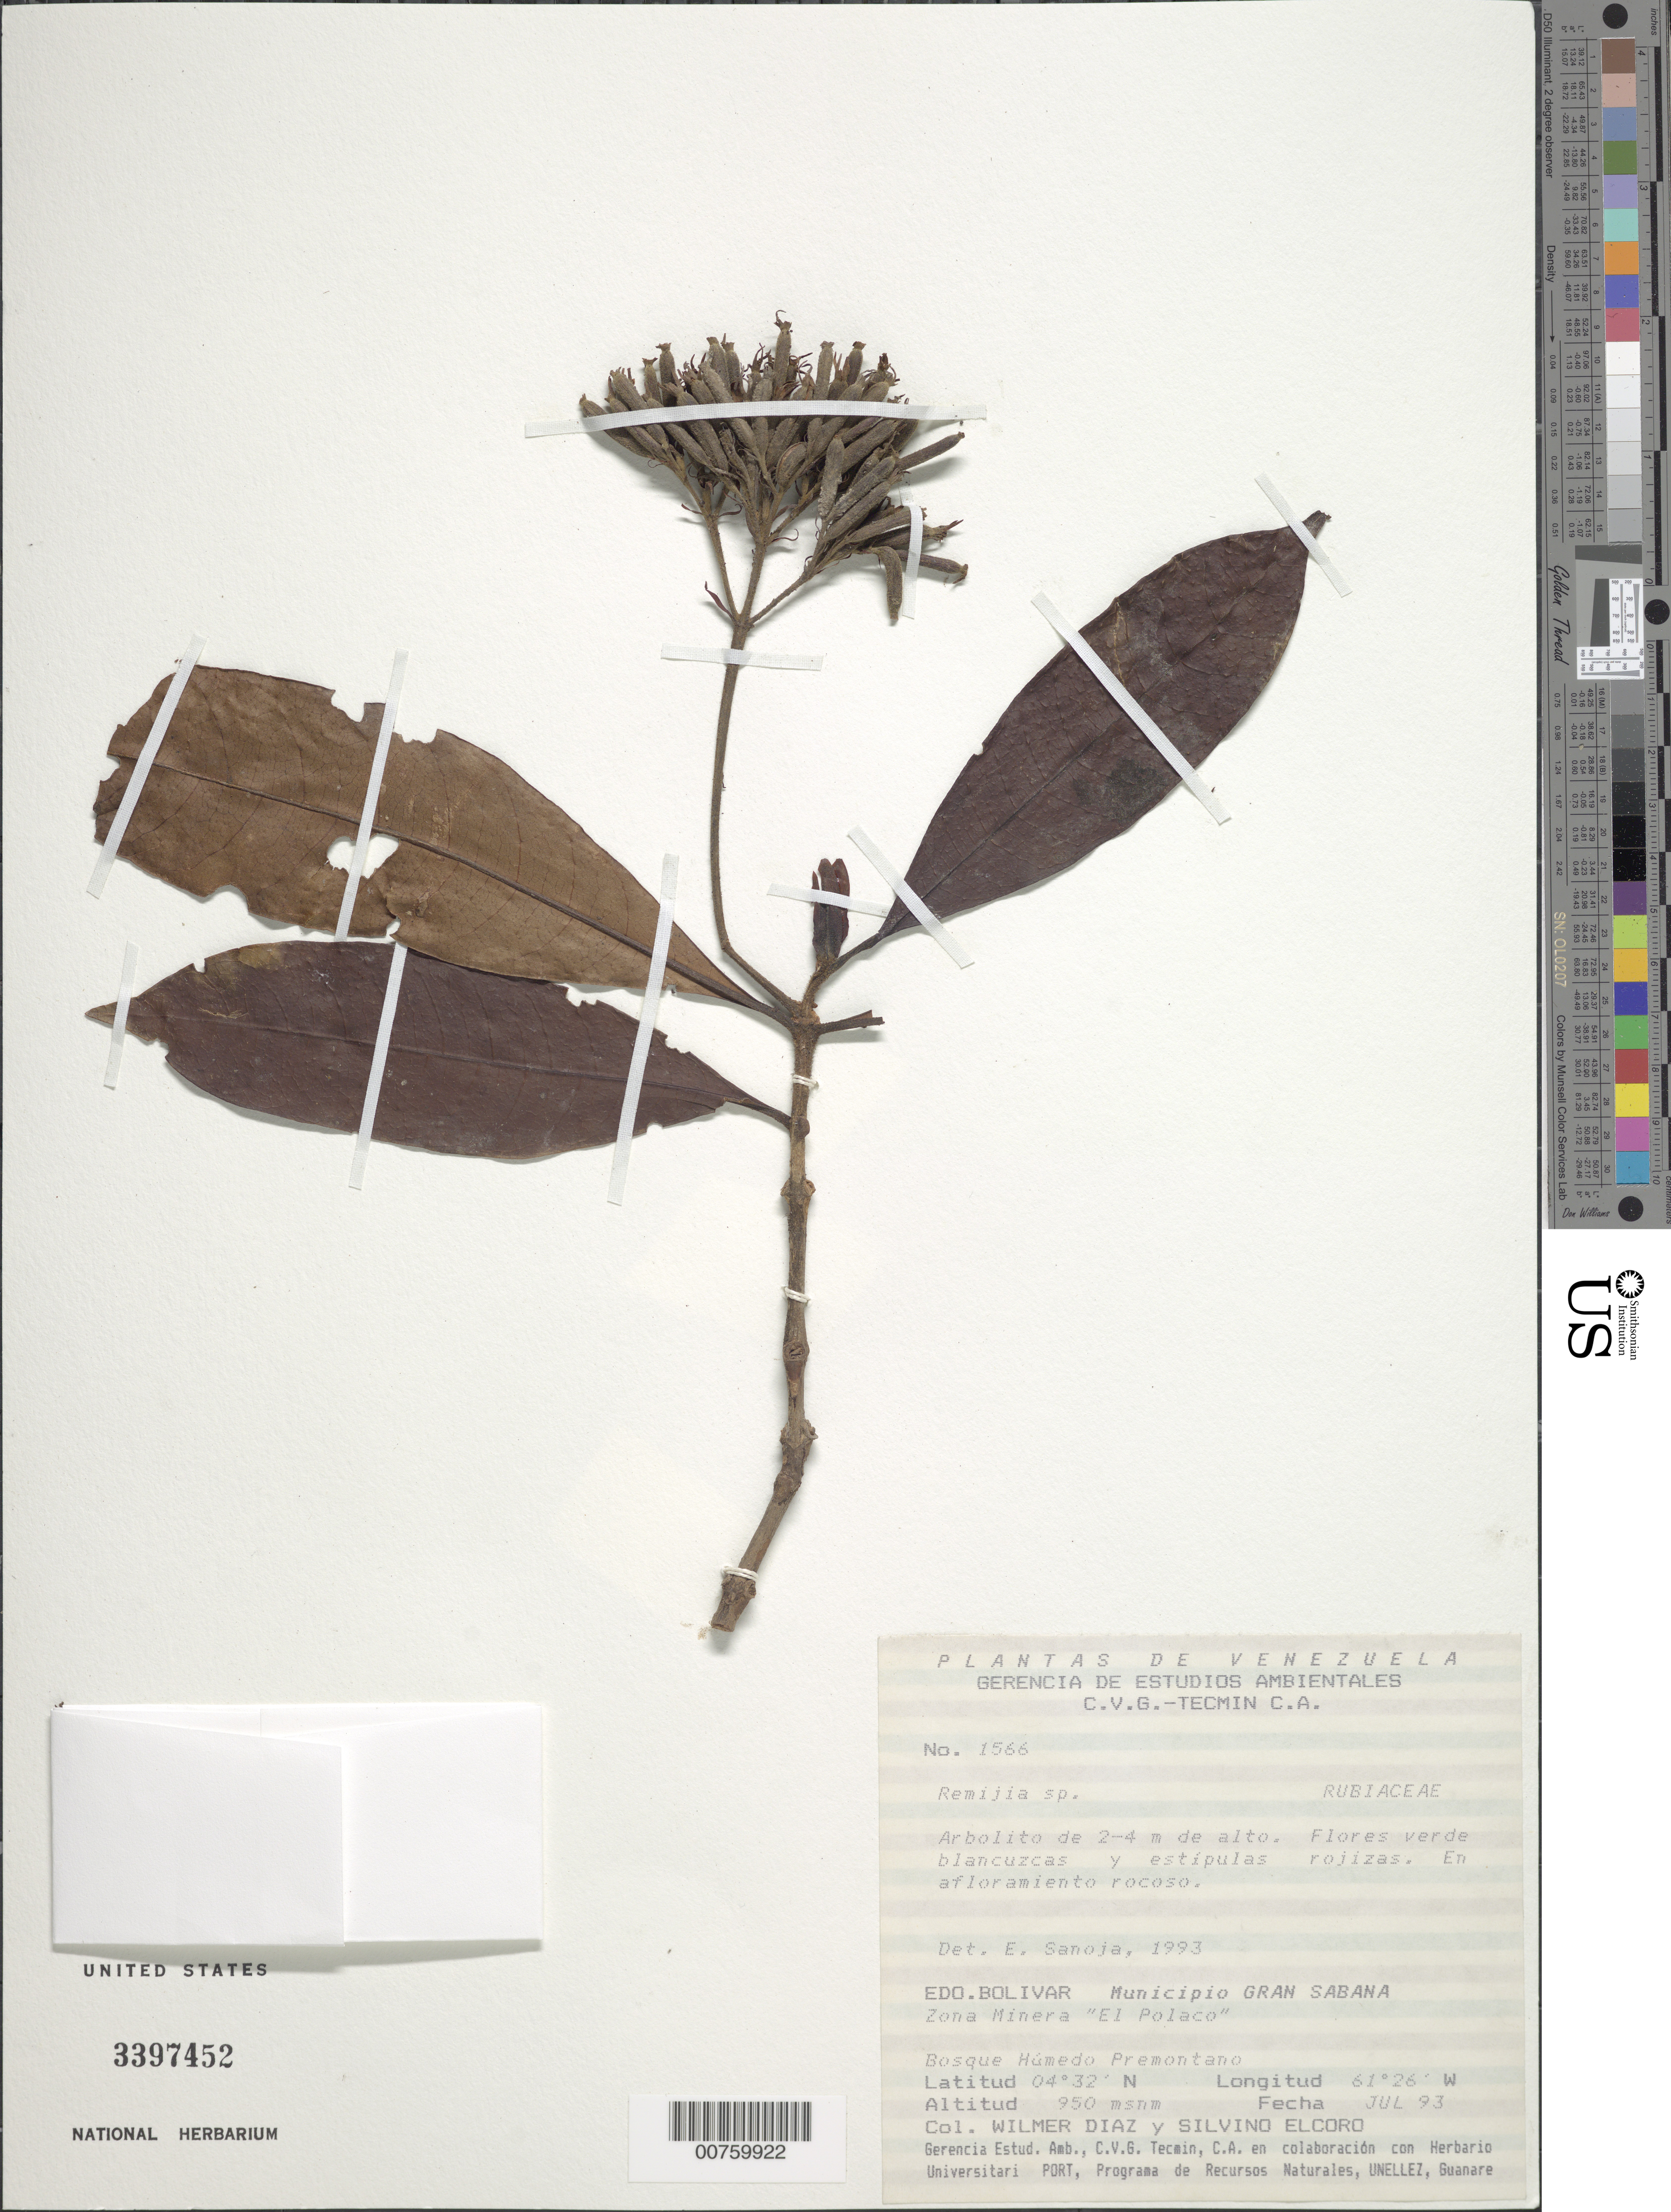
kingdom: Plantae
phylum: Tracheophyta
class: Magnoliopsida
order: Gentianales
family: Rubiaceae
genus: Remijia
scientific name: Remijia sp.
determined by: Sanoja, Elio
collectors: W. Díaz P. & S. Elcoro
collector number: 1566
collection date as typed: Jul-93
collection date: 1993-07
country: Venezuela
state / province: Bolívar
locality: Mun. Gran Sabana, Zona Minera "El Polaco"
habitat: Boque humedo premontano; en afloramiento rocoso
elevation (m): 950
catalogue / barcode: US 3397452